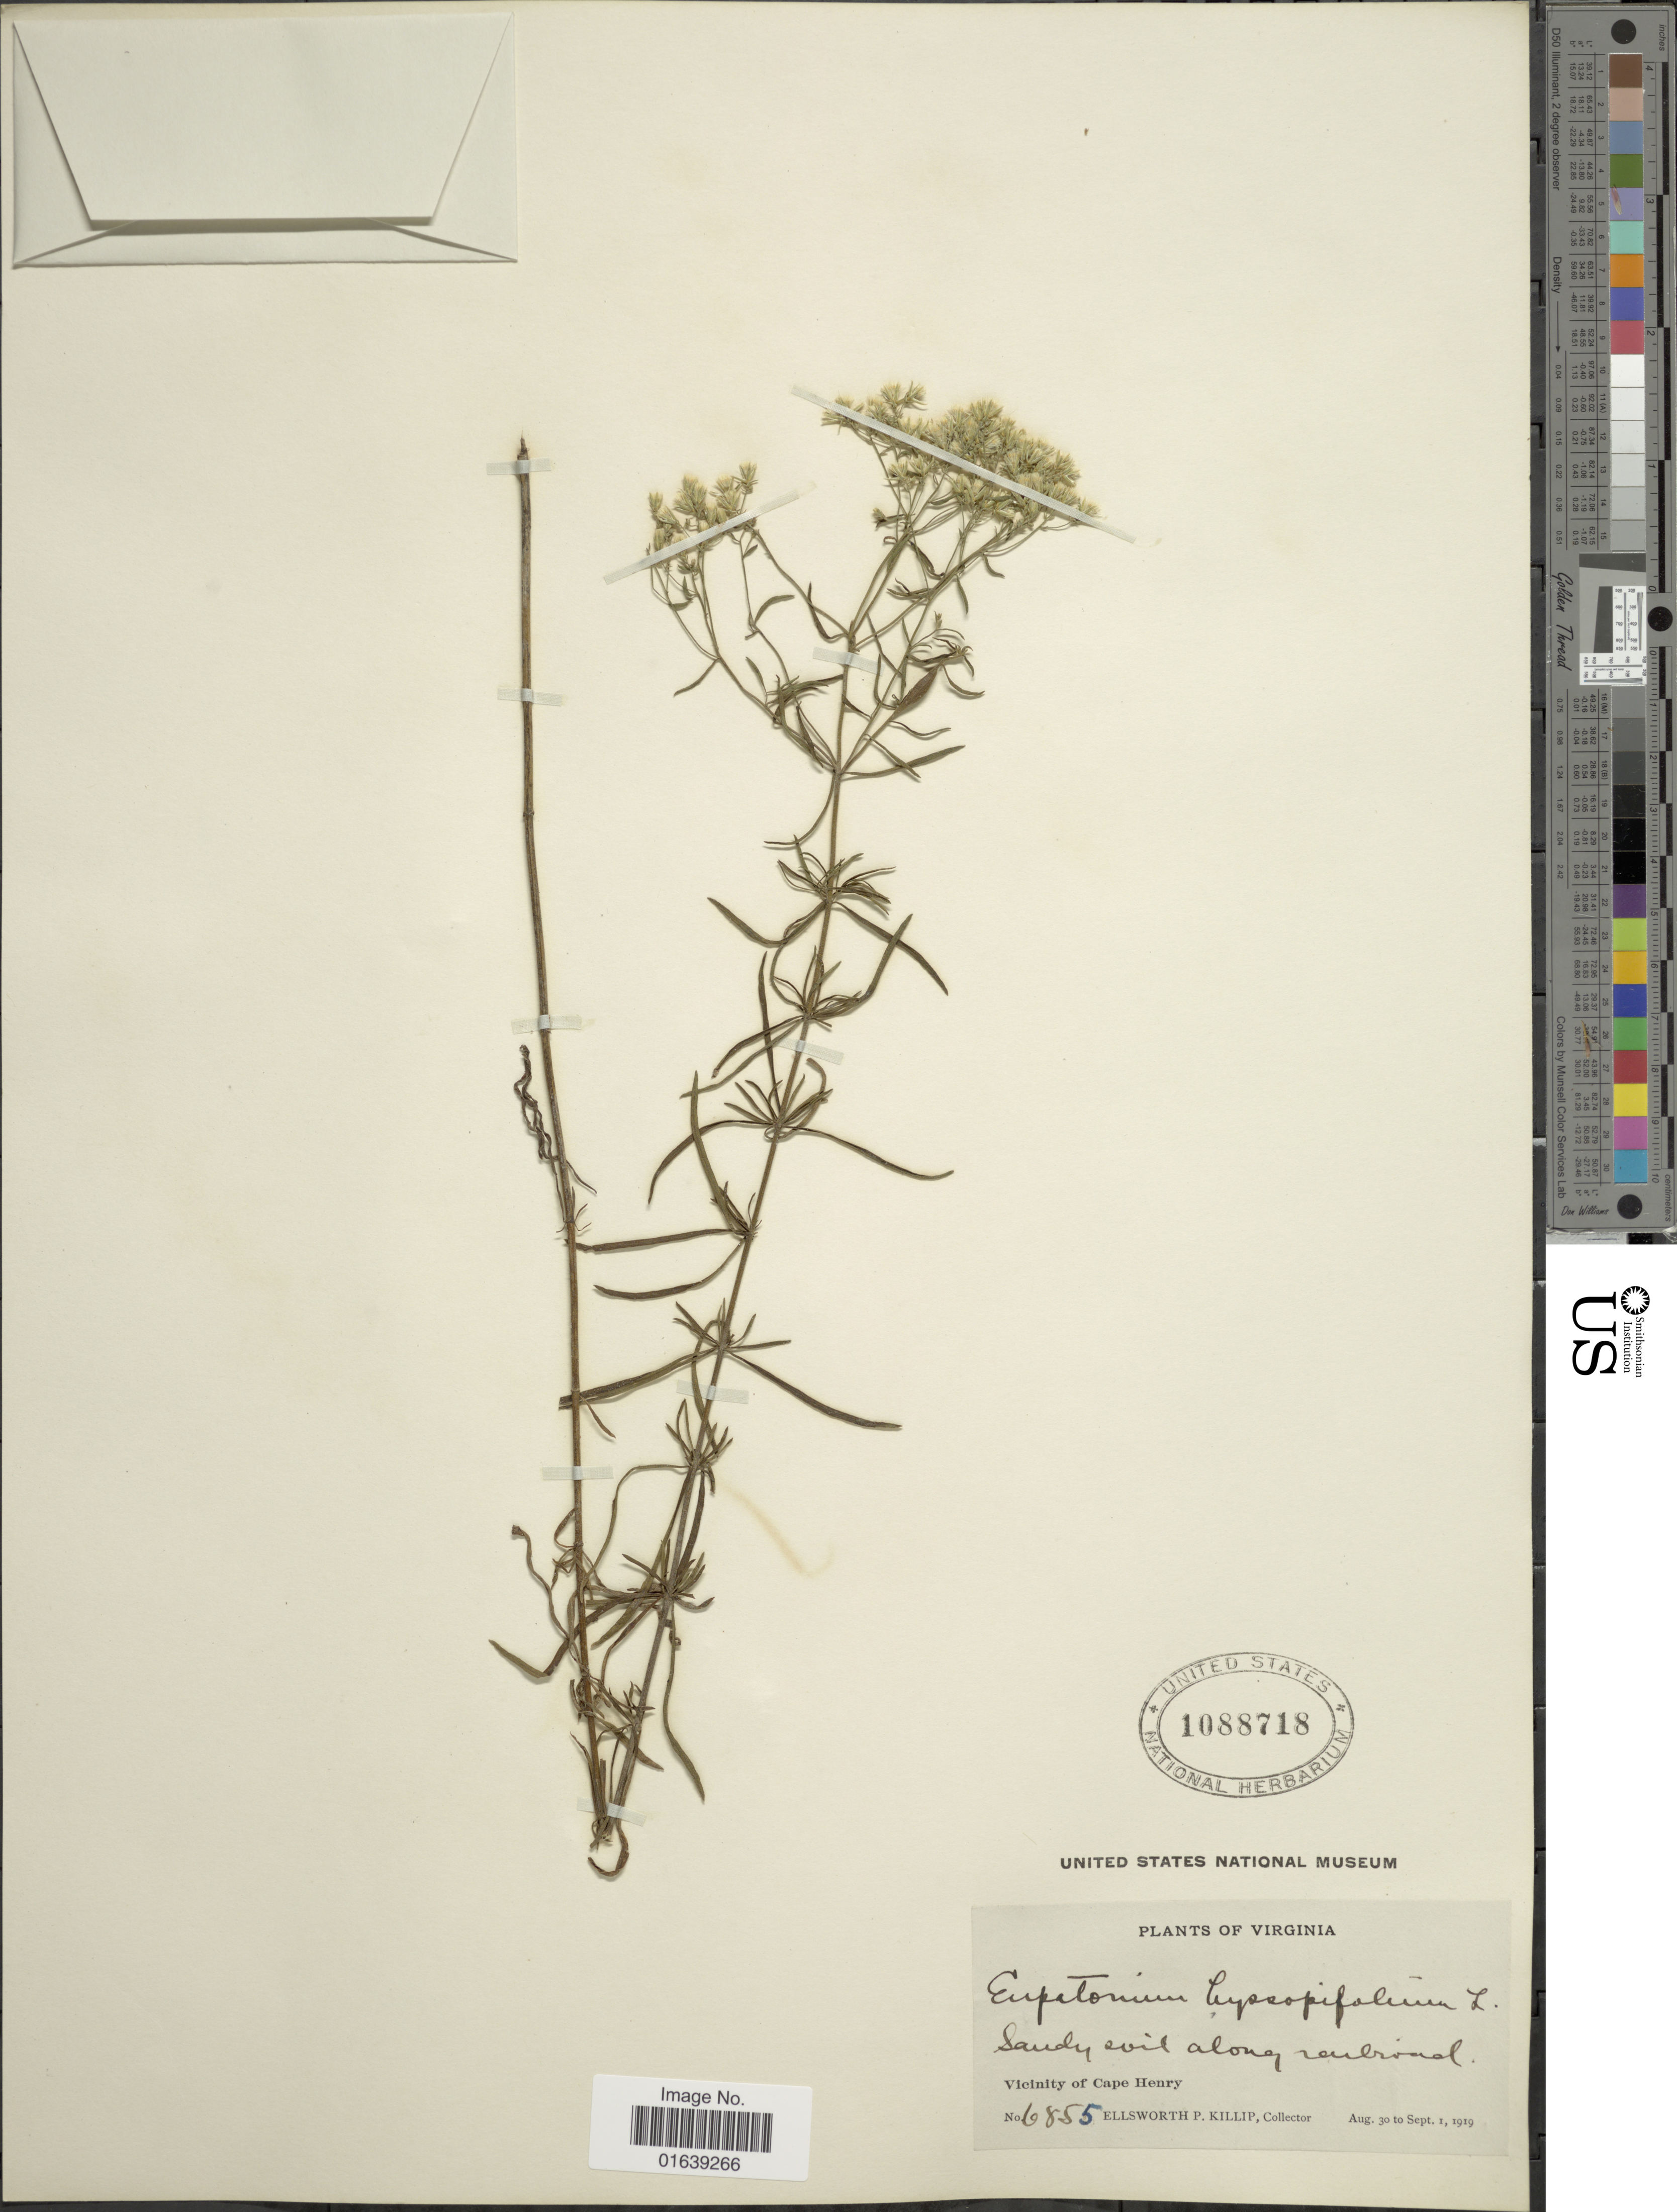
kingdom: Plantae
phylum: Tracheophyta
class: Magnoliopsida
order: Asterales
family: Asteraceae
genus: Eupatorium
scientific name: Eupatorium hyssopifolium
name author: L.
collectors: E. P. Killip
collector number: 6855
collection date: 1919-08-30/1919-09-01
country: United States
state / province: Virginia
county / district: City of Virginia Beach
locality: Virginia. Vicinity of Cape Henry. Sandy soil along rarilroad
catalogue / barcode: US 1088718